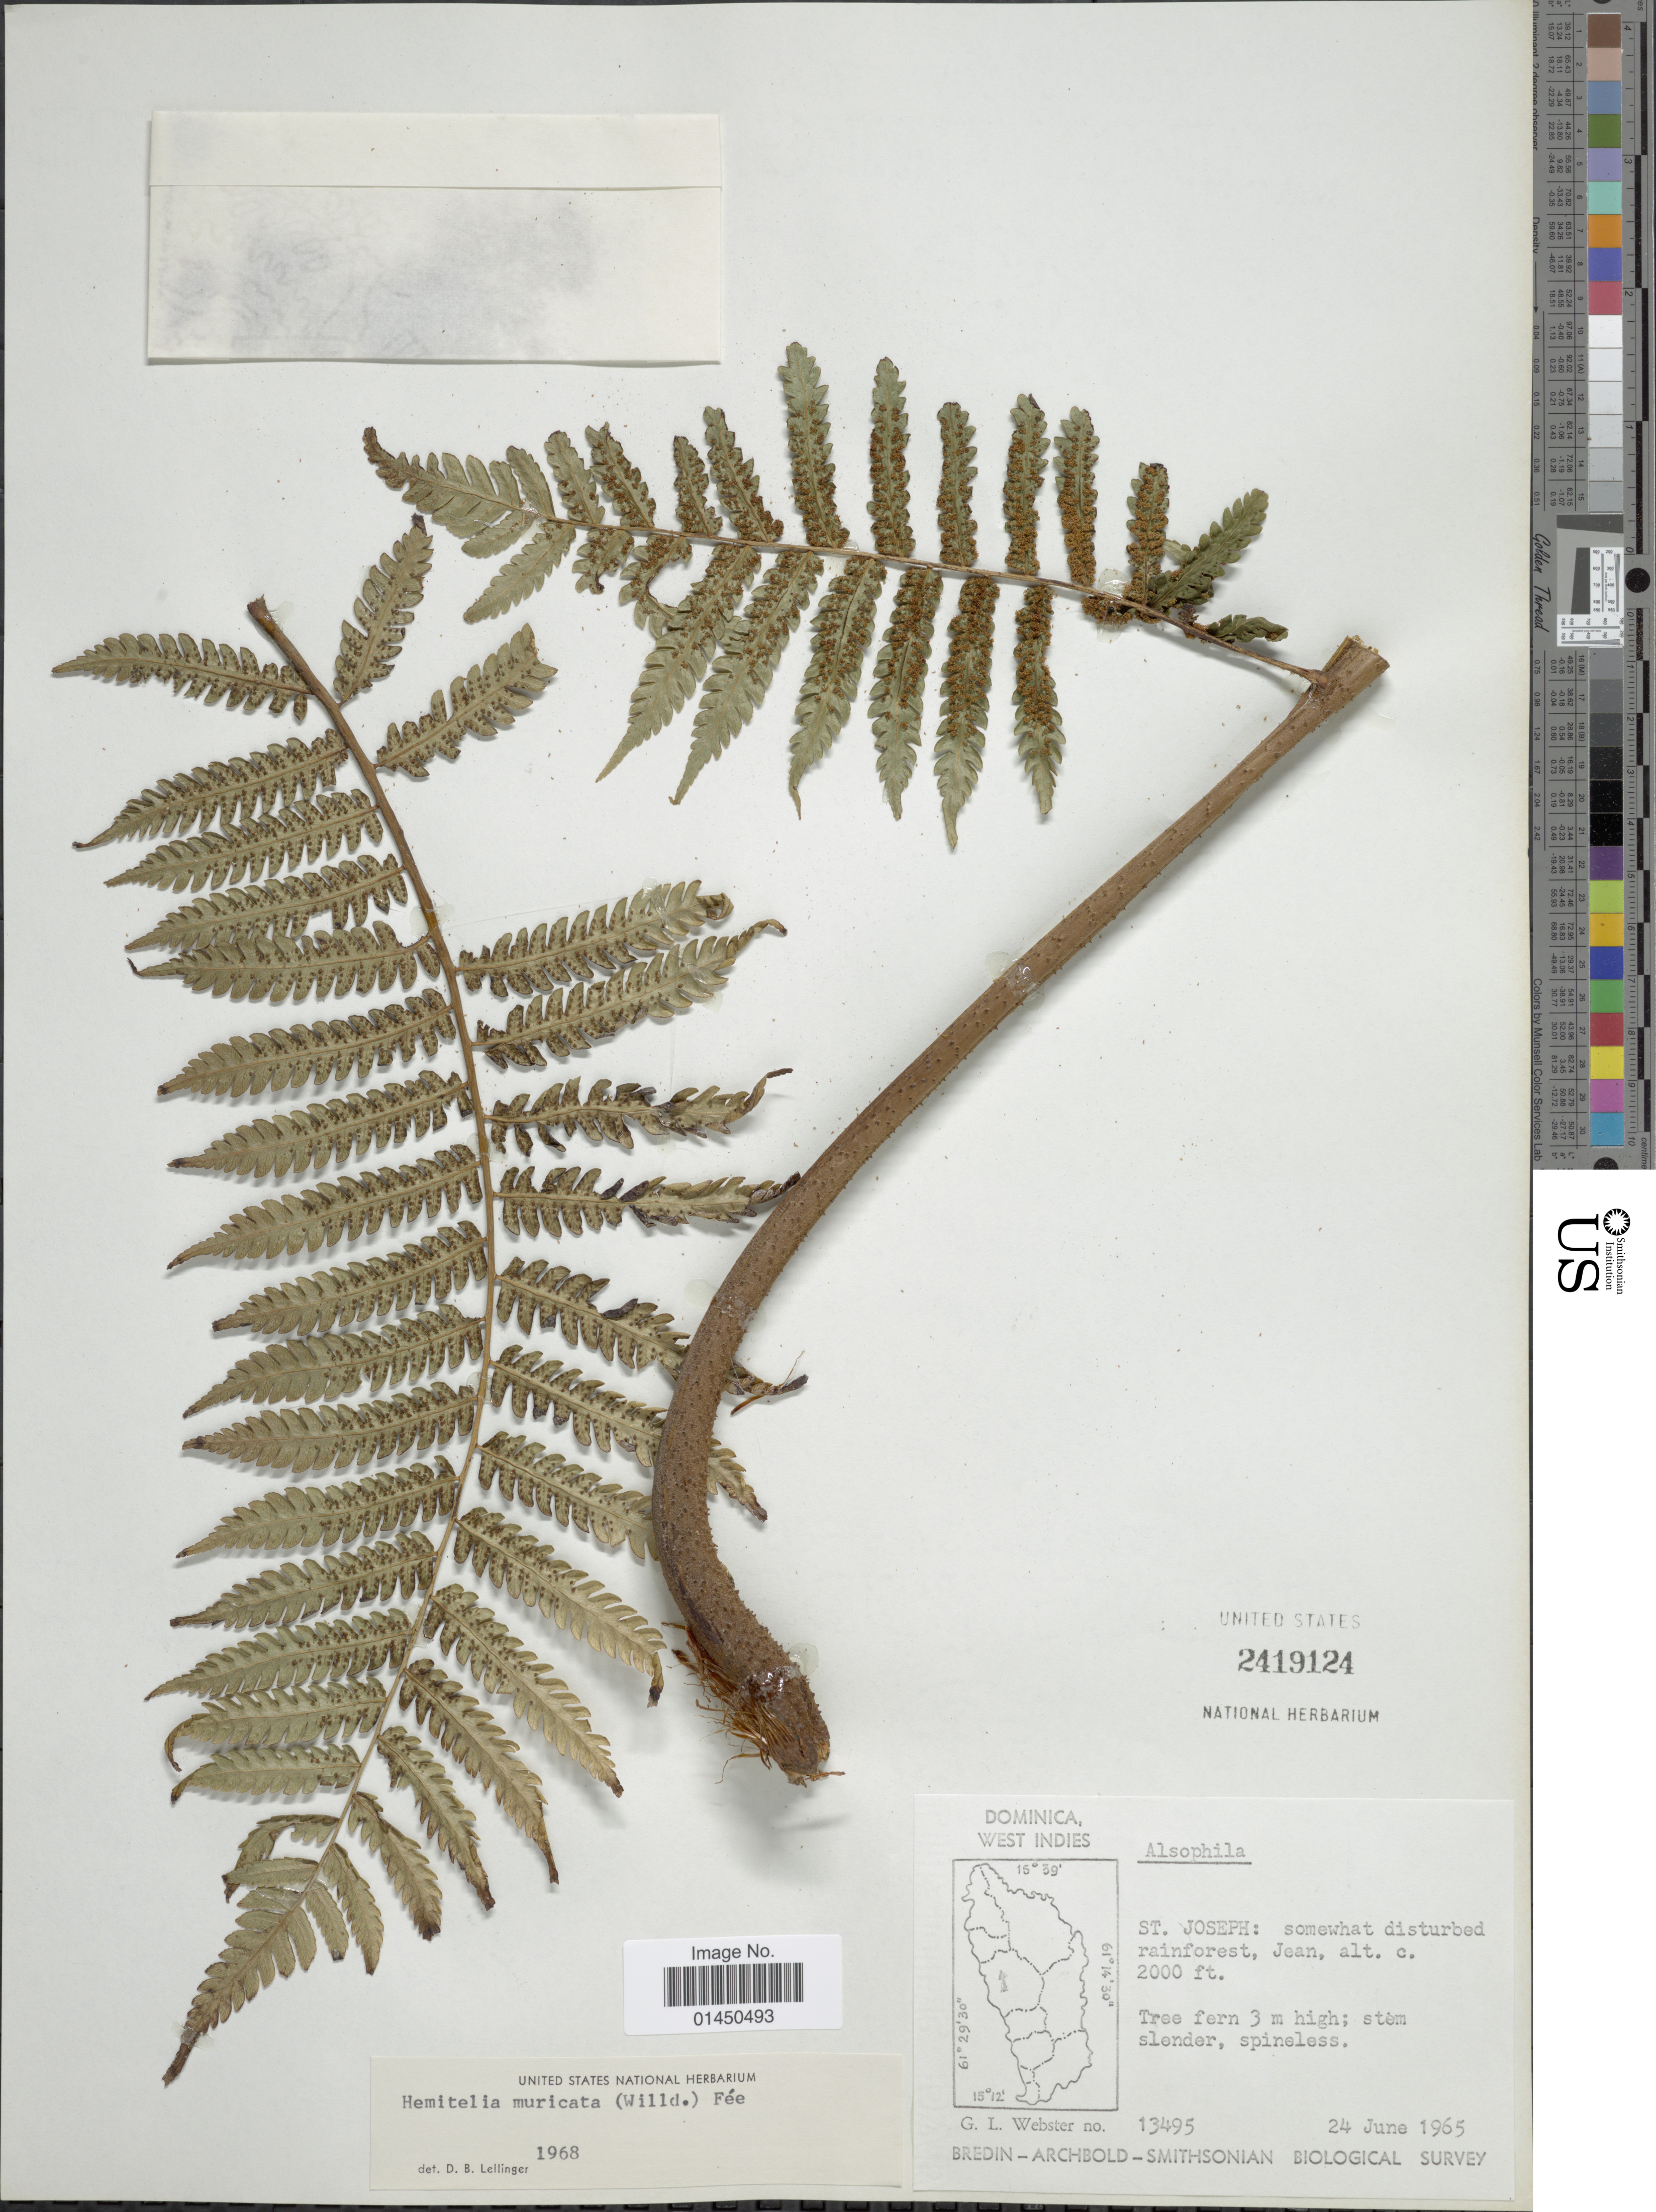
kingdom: Plantae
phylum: Tracheophyta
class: Polypodiopsida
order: Cyatheales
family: Cyatheaceae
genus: Cyathea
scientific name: Cyathea muricata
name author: (Willd.) Fée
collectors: G. L. Webster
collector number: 13495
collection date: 1965-06-24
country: Dominica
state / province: St. Joseph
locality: Somewhat disturbed rainforest, Jean.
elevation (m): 610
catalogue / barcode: US 2419124